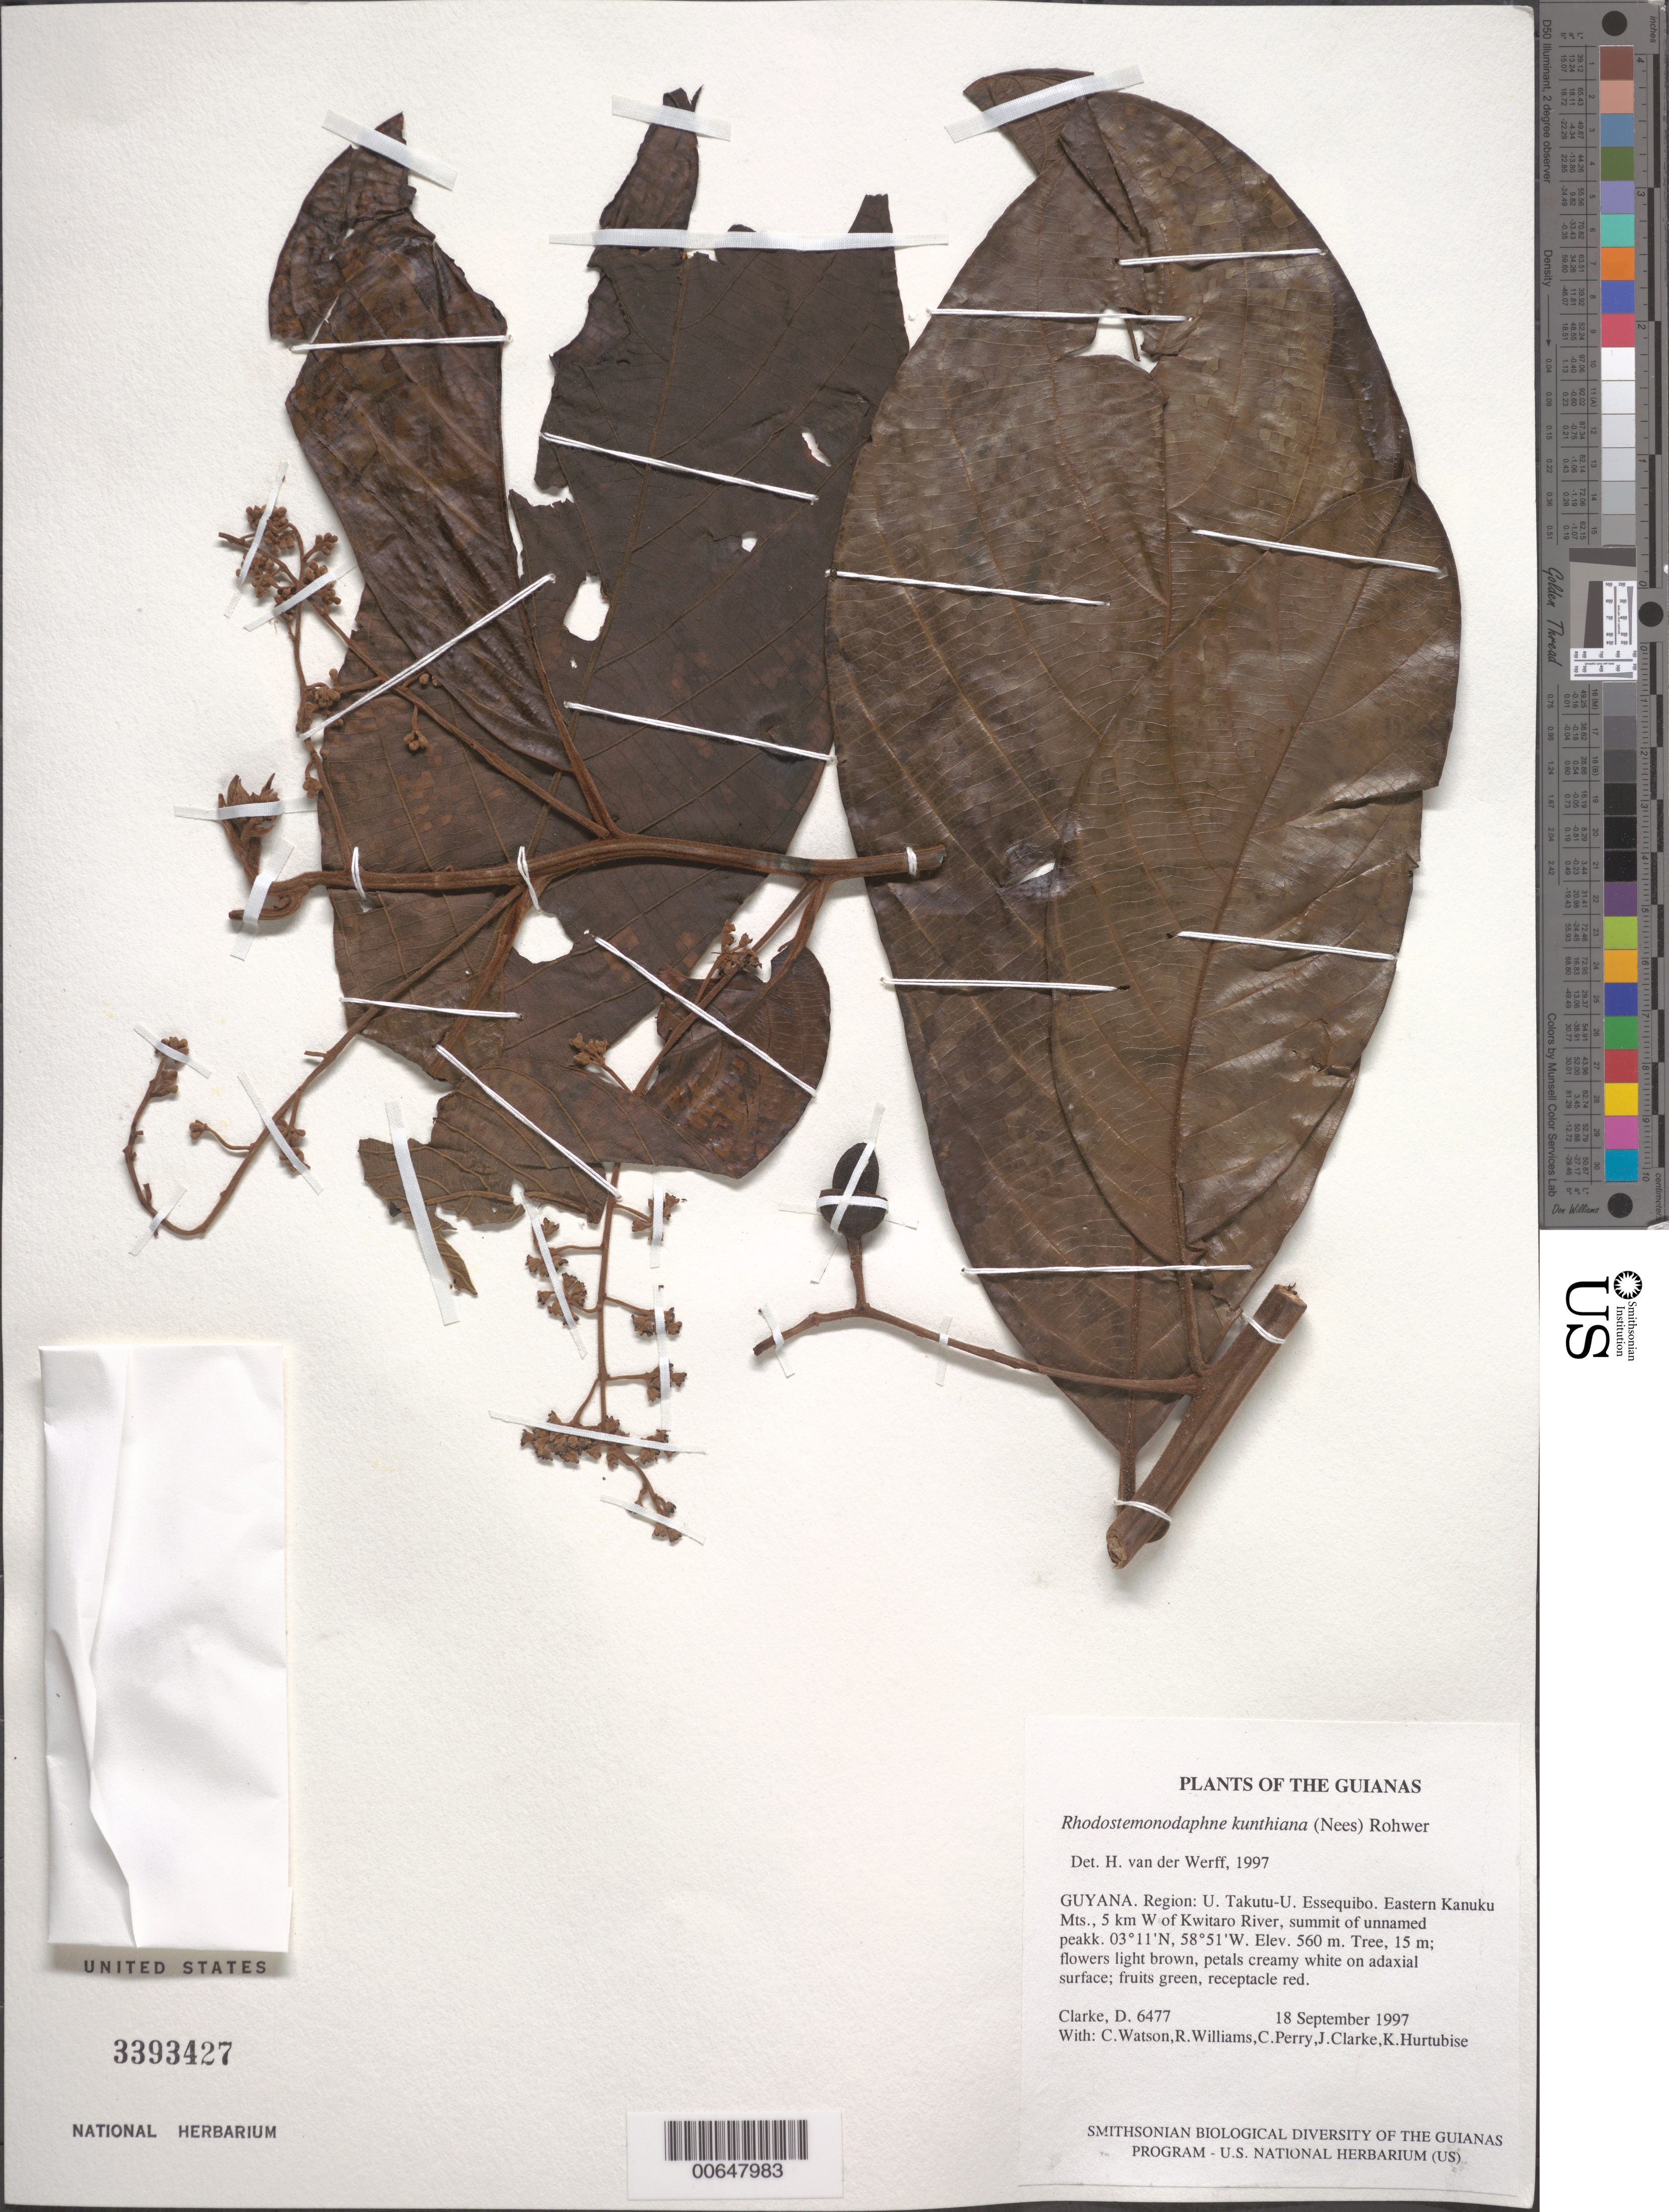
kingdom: Plantae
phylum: Tracheophyta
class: Magnoliopsida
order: Laurales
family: Lauraceae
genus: Rhodostemonodaphne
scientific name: Rhodostemonodaphne kunthiana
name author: (Nees) Rohwer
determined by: van der Werff, H., (MO), Missouri Botanical Garden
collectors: H. D. Clarke, C. Watson, R. Williams, C. Perry, J. Clarke & K. Hurtubise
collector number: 6477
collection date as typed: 18 September 1997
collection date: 1997-09-18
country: Guyana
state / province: U. Takutu-U. Essequibo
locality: Eastern Kanuku Mts., 5 km W of Kwitaro River, summit of unnamed peak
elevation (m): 560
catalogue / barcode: US 3393427